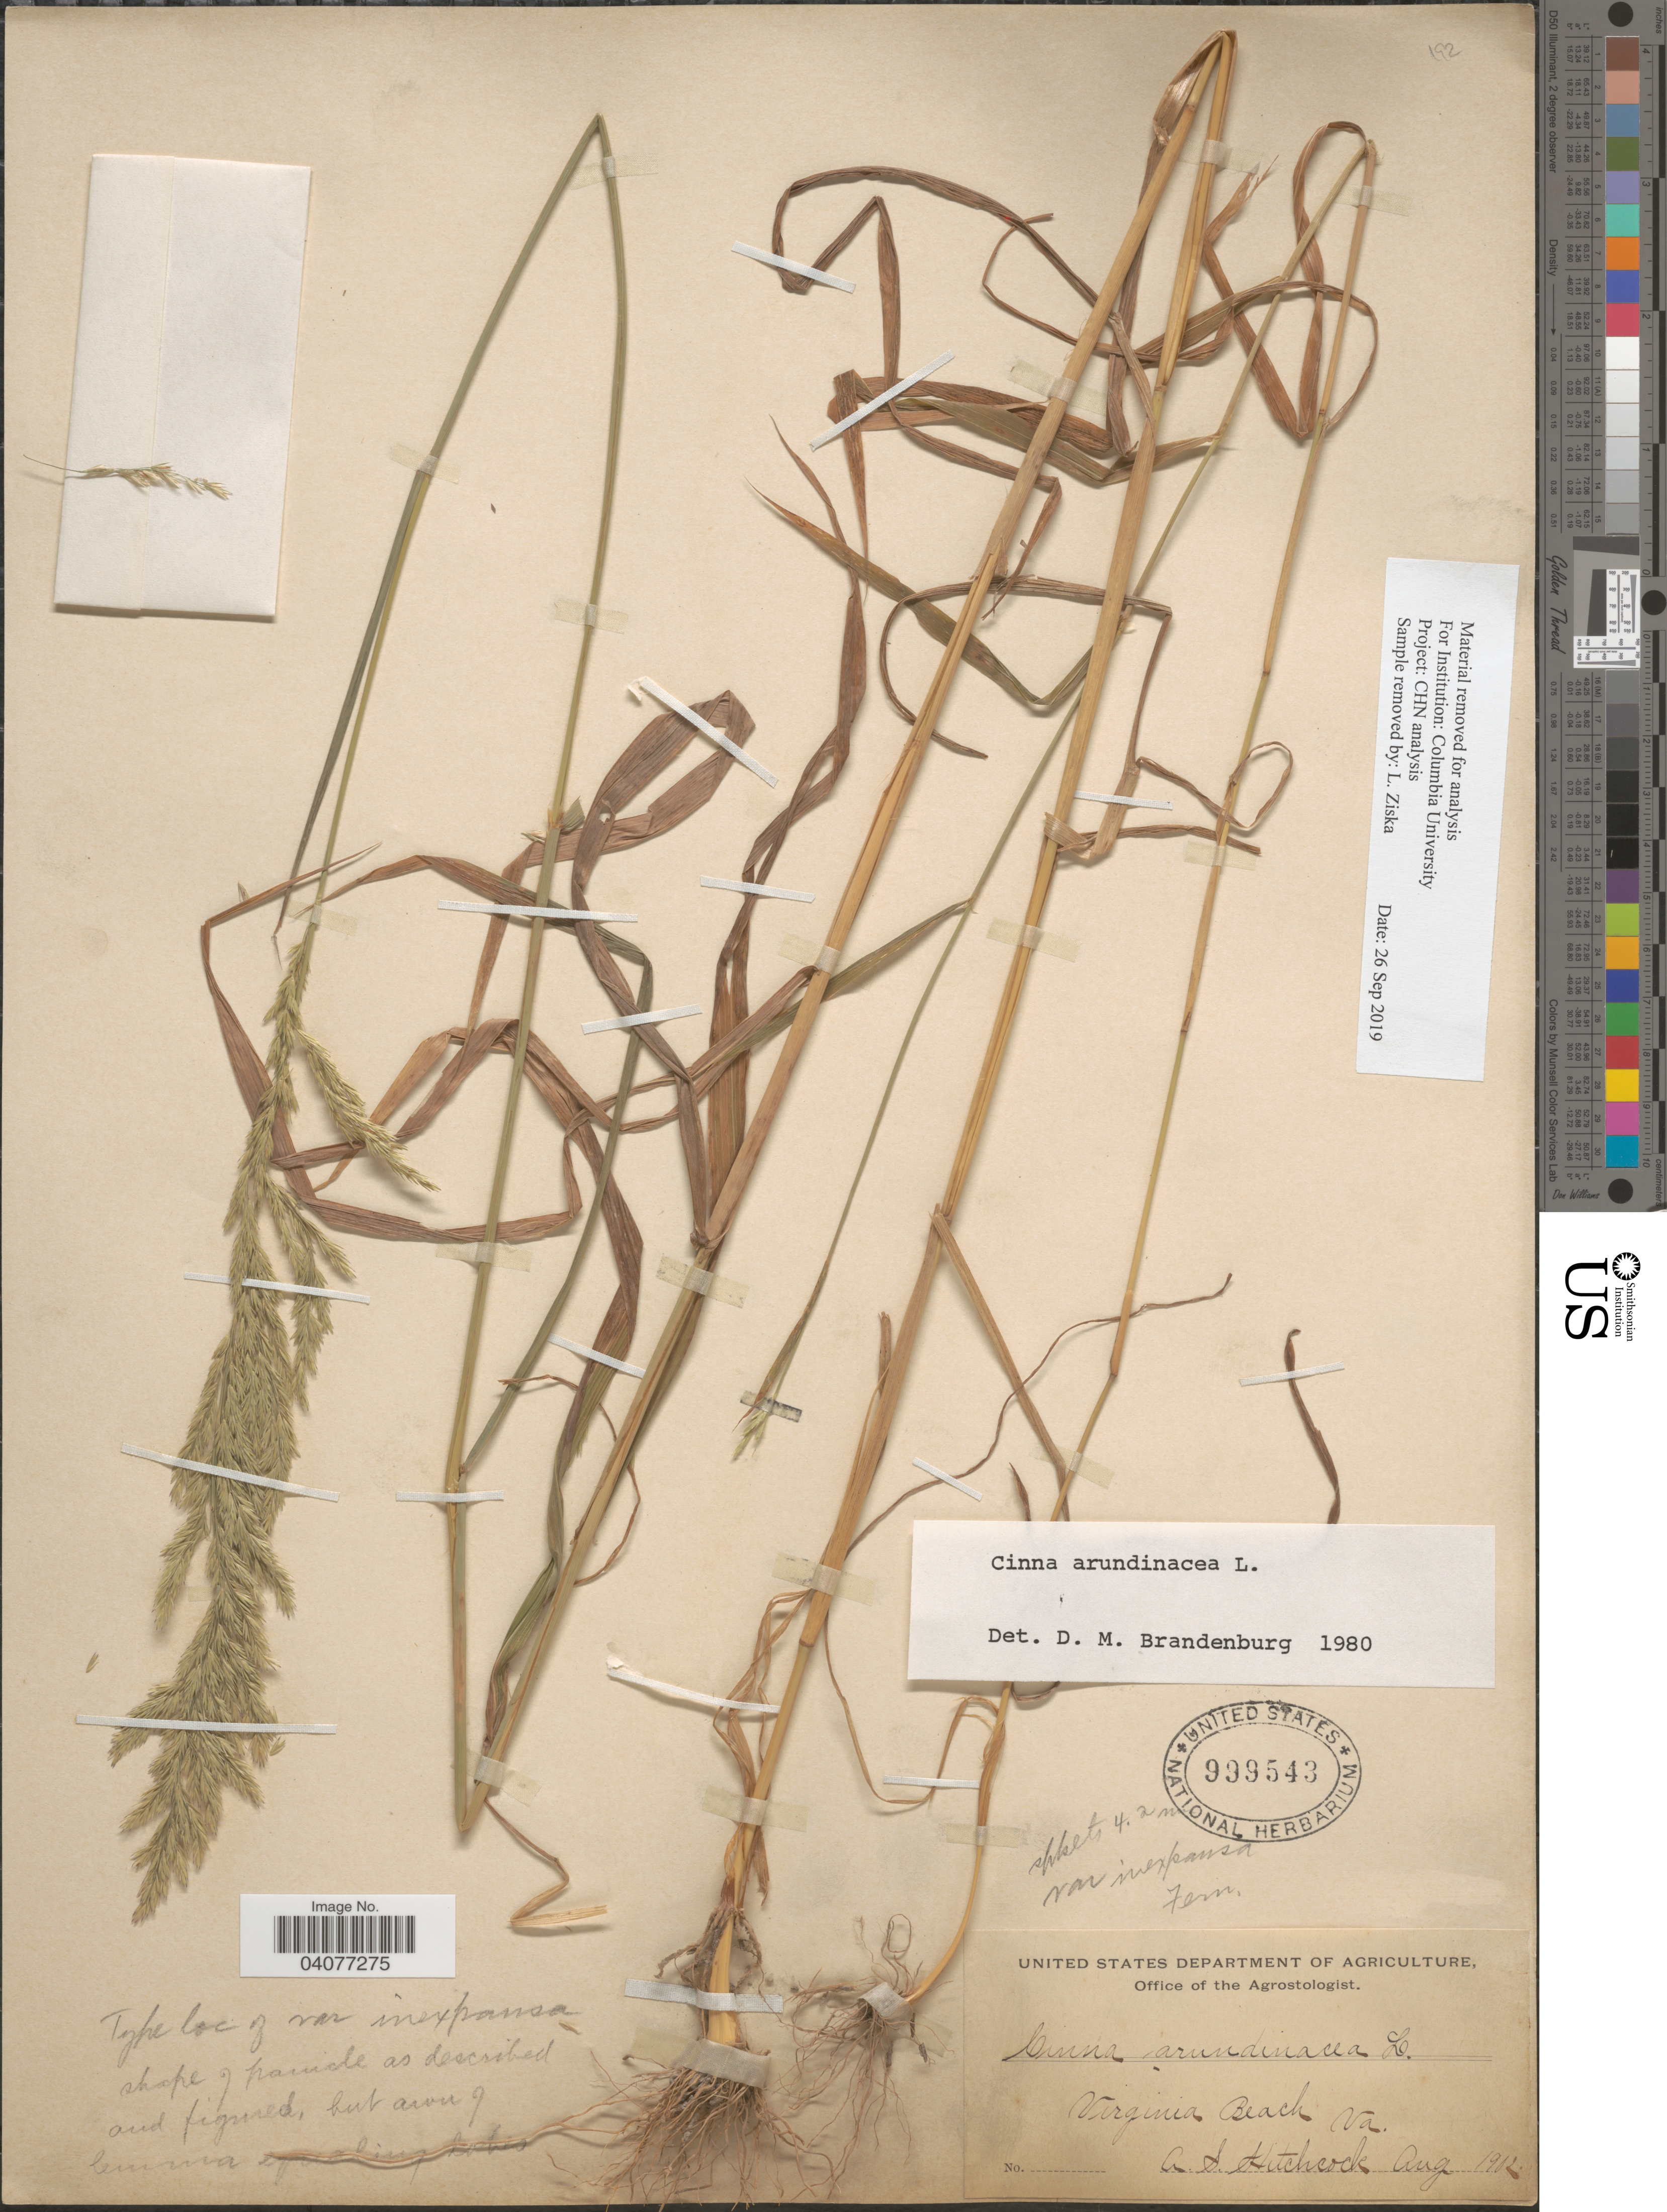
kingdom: Plantae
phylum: Tracheophyta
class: Liliopsida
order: Poales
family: Poaceae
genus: Cinna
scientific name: Cinna arundinacea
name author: L.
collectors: A. S. Hitchcock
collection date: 1902-08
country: United States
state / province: Virginia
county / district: City of Virginia Beach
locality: Virginia Beach.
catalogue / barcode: US 999543